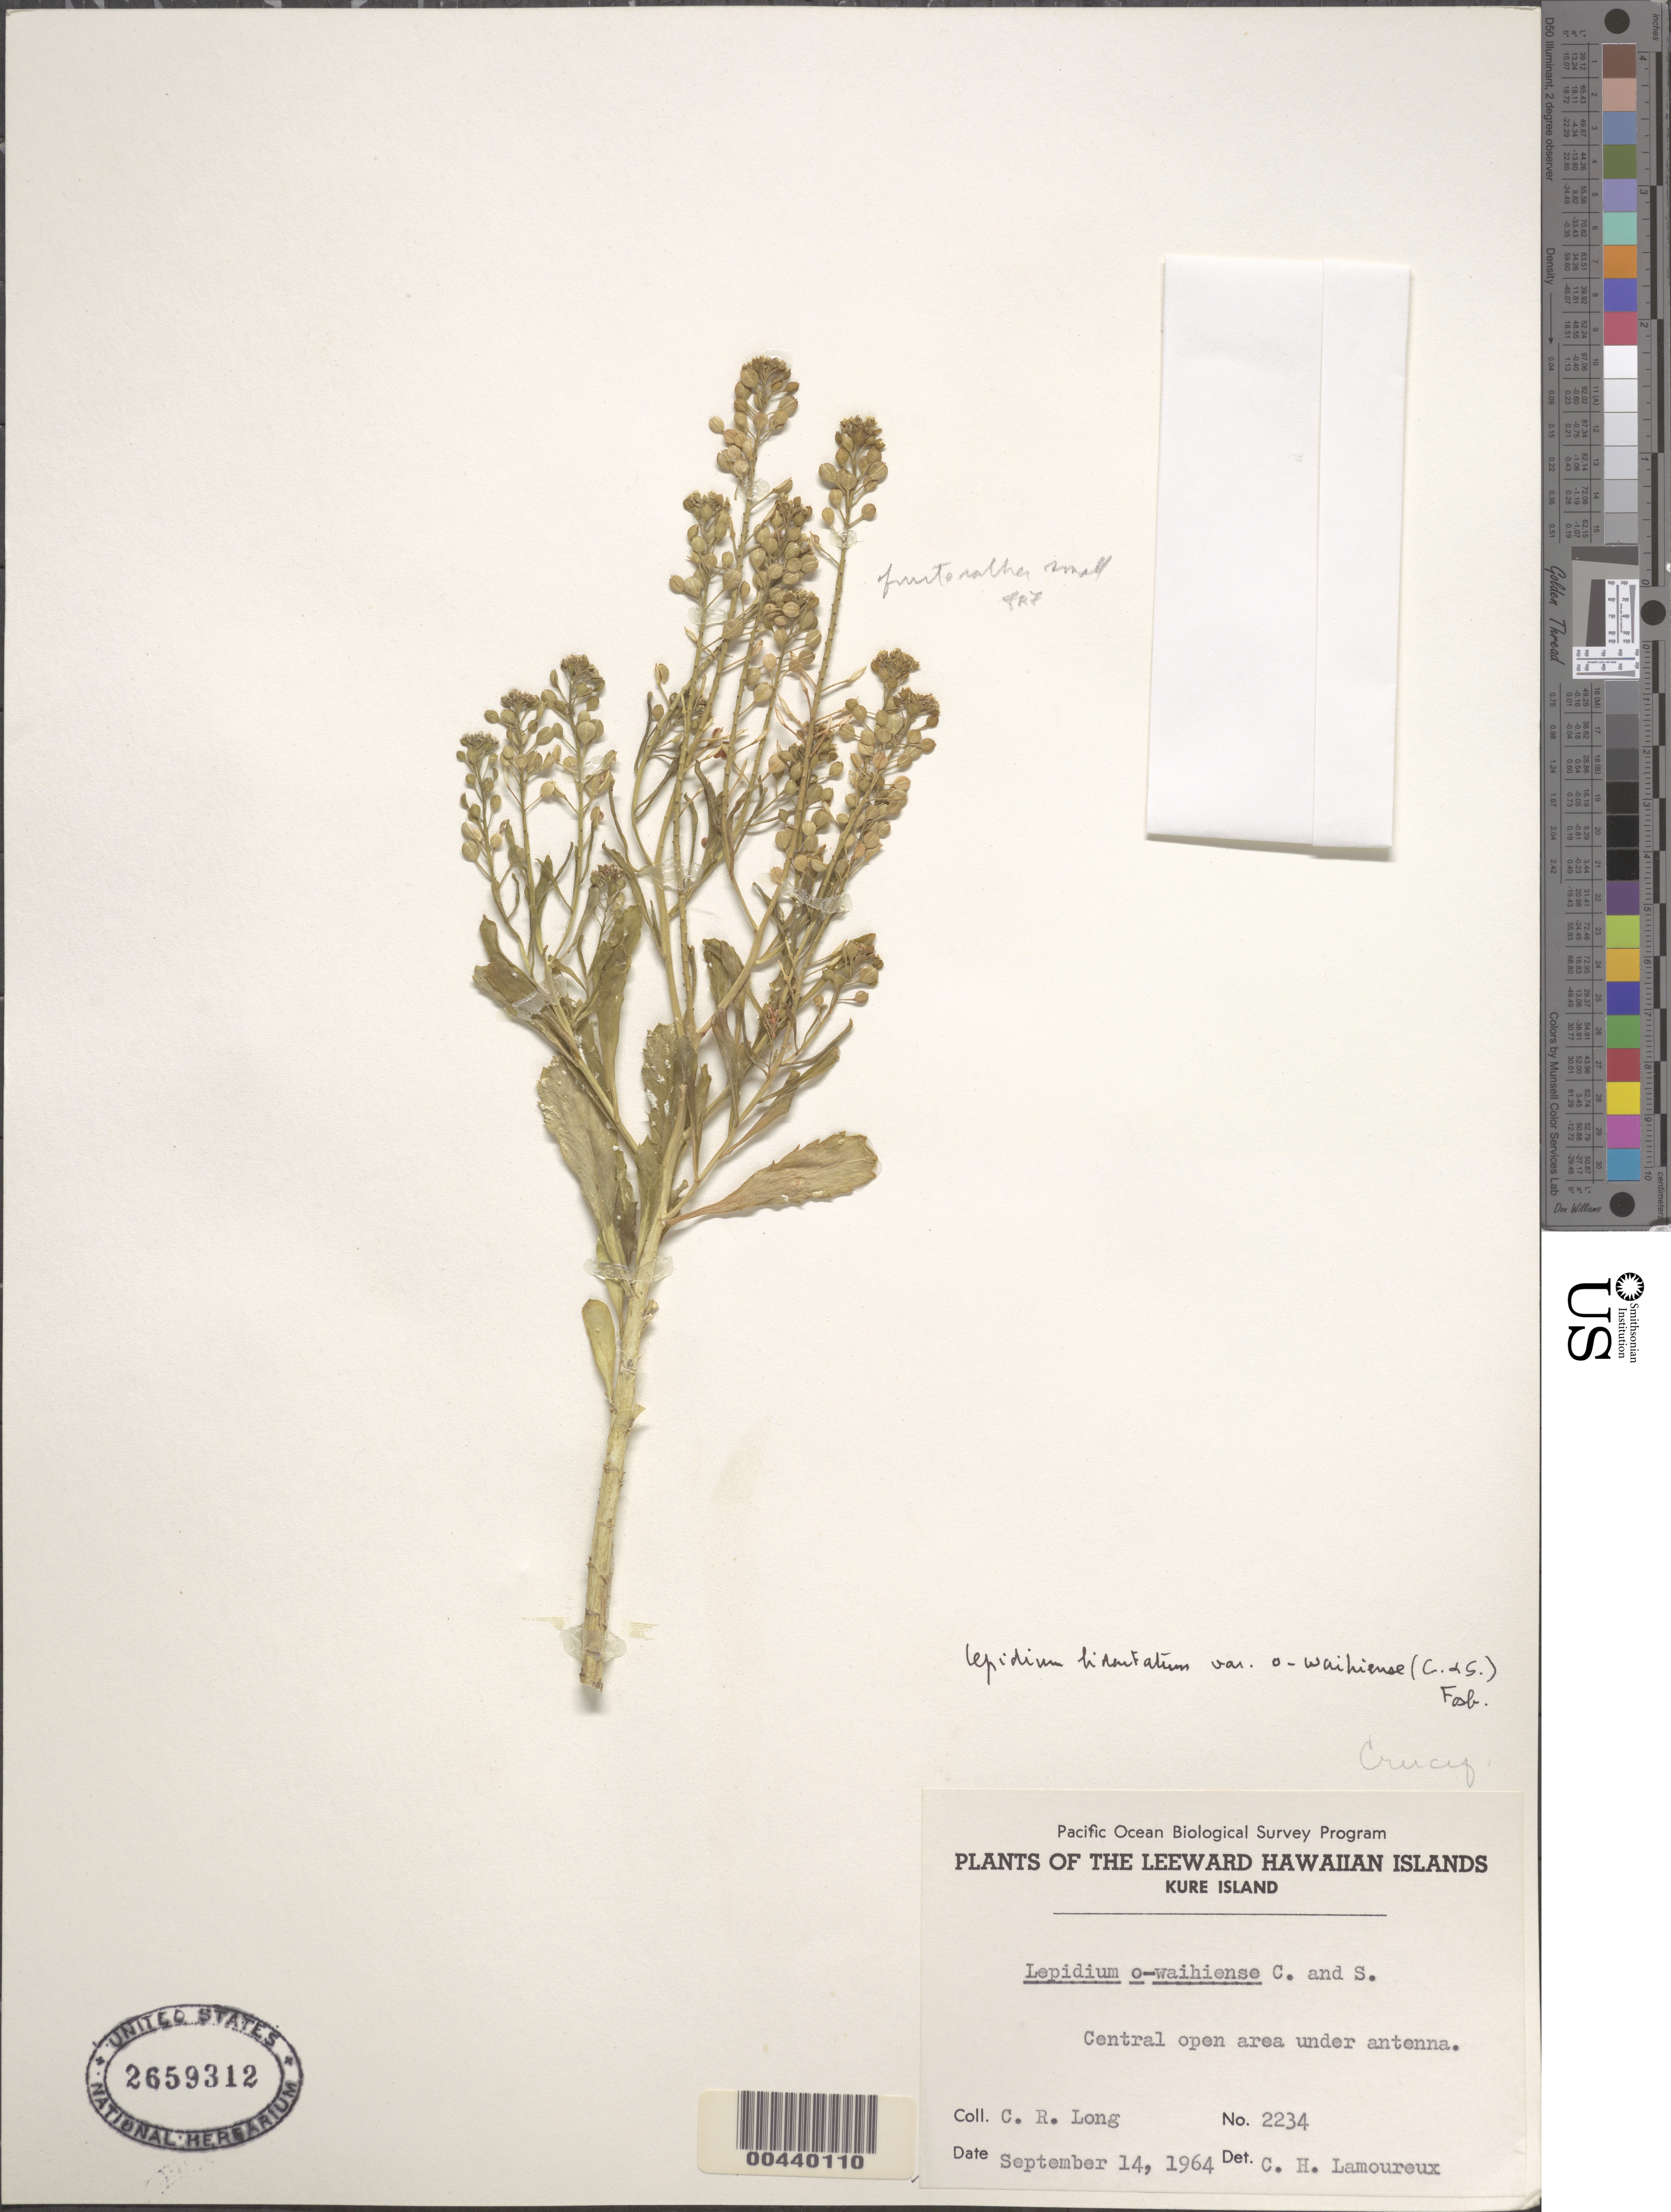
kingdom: Plantae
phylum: Tracheophyta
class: Magnoliopsida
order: Brassicales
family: Brassicaceae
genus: Lepidium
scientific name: Lepidium owaihiense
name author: Cham. & Schltdl.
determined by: Al-Shehbaz, I. A., (MO), Missouri Botanical Garden (UNITED STATES)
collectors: C. Long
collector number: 2234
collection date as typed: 14 Sep 1964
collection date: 1964-09-14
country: United States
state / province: Hawaii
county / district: Honolulu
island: Kure Atoll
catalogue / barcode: US 2659312